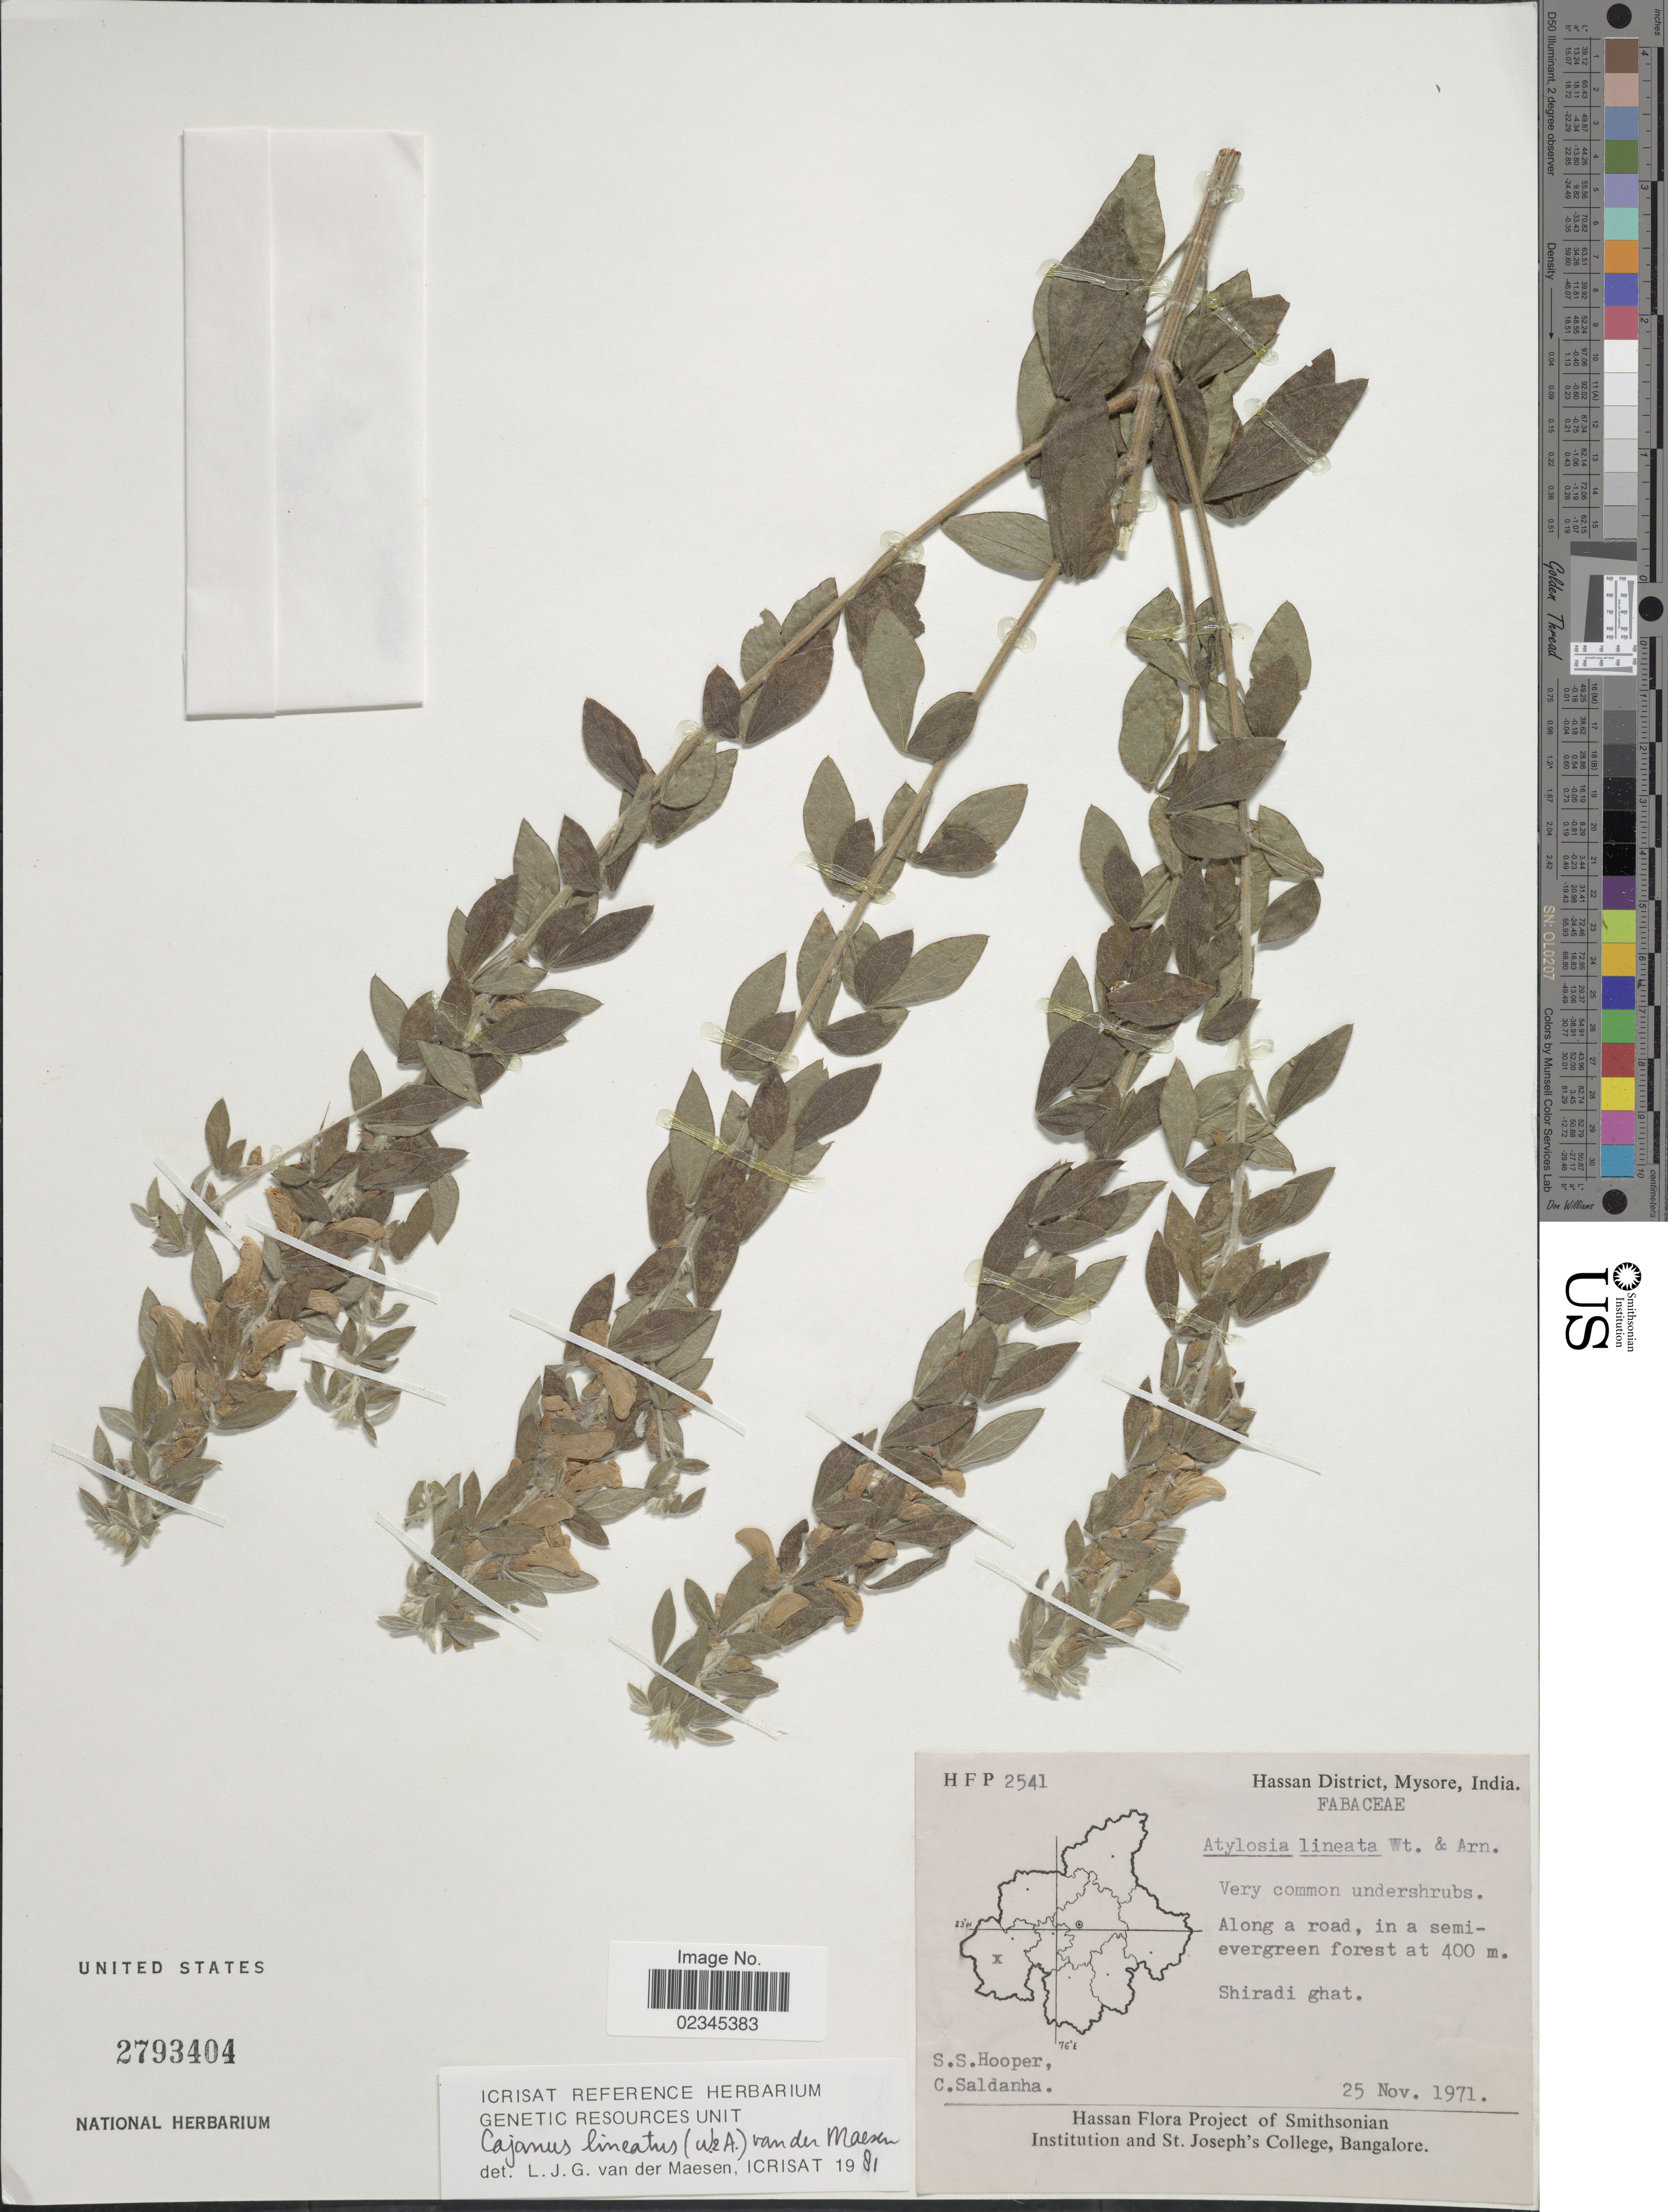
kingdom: Plantae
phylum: Tracheophyta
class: Magnoliopsida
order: Fabales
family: Fabaceae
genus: Cajanus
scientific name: Cajanus lineatus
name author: (Wight & Arn.) Maesen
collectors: S. S. Hooper & C. Saldanha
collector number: H F P 2541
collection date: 1971-11-25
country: India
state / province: Karnataka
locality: Hassan District, Mysore. Shiradi ghat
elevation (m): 400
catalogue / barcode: US 2793404